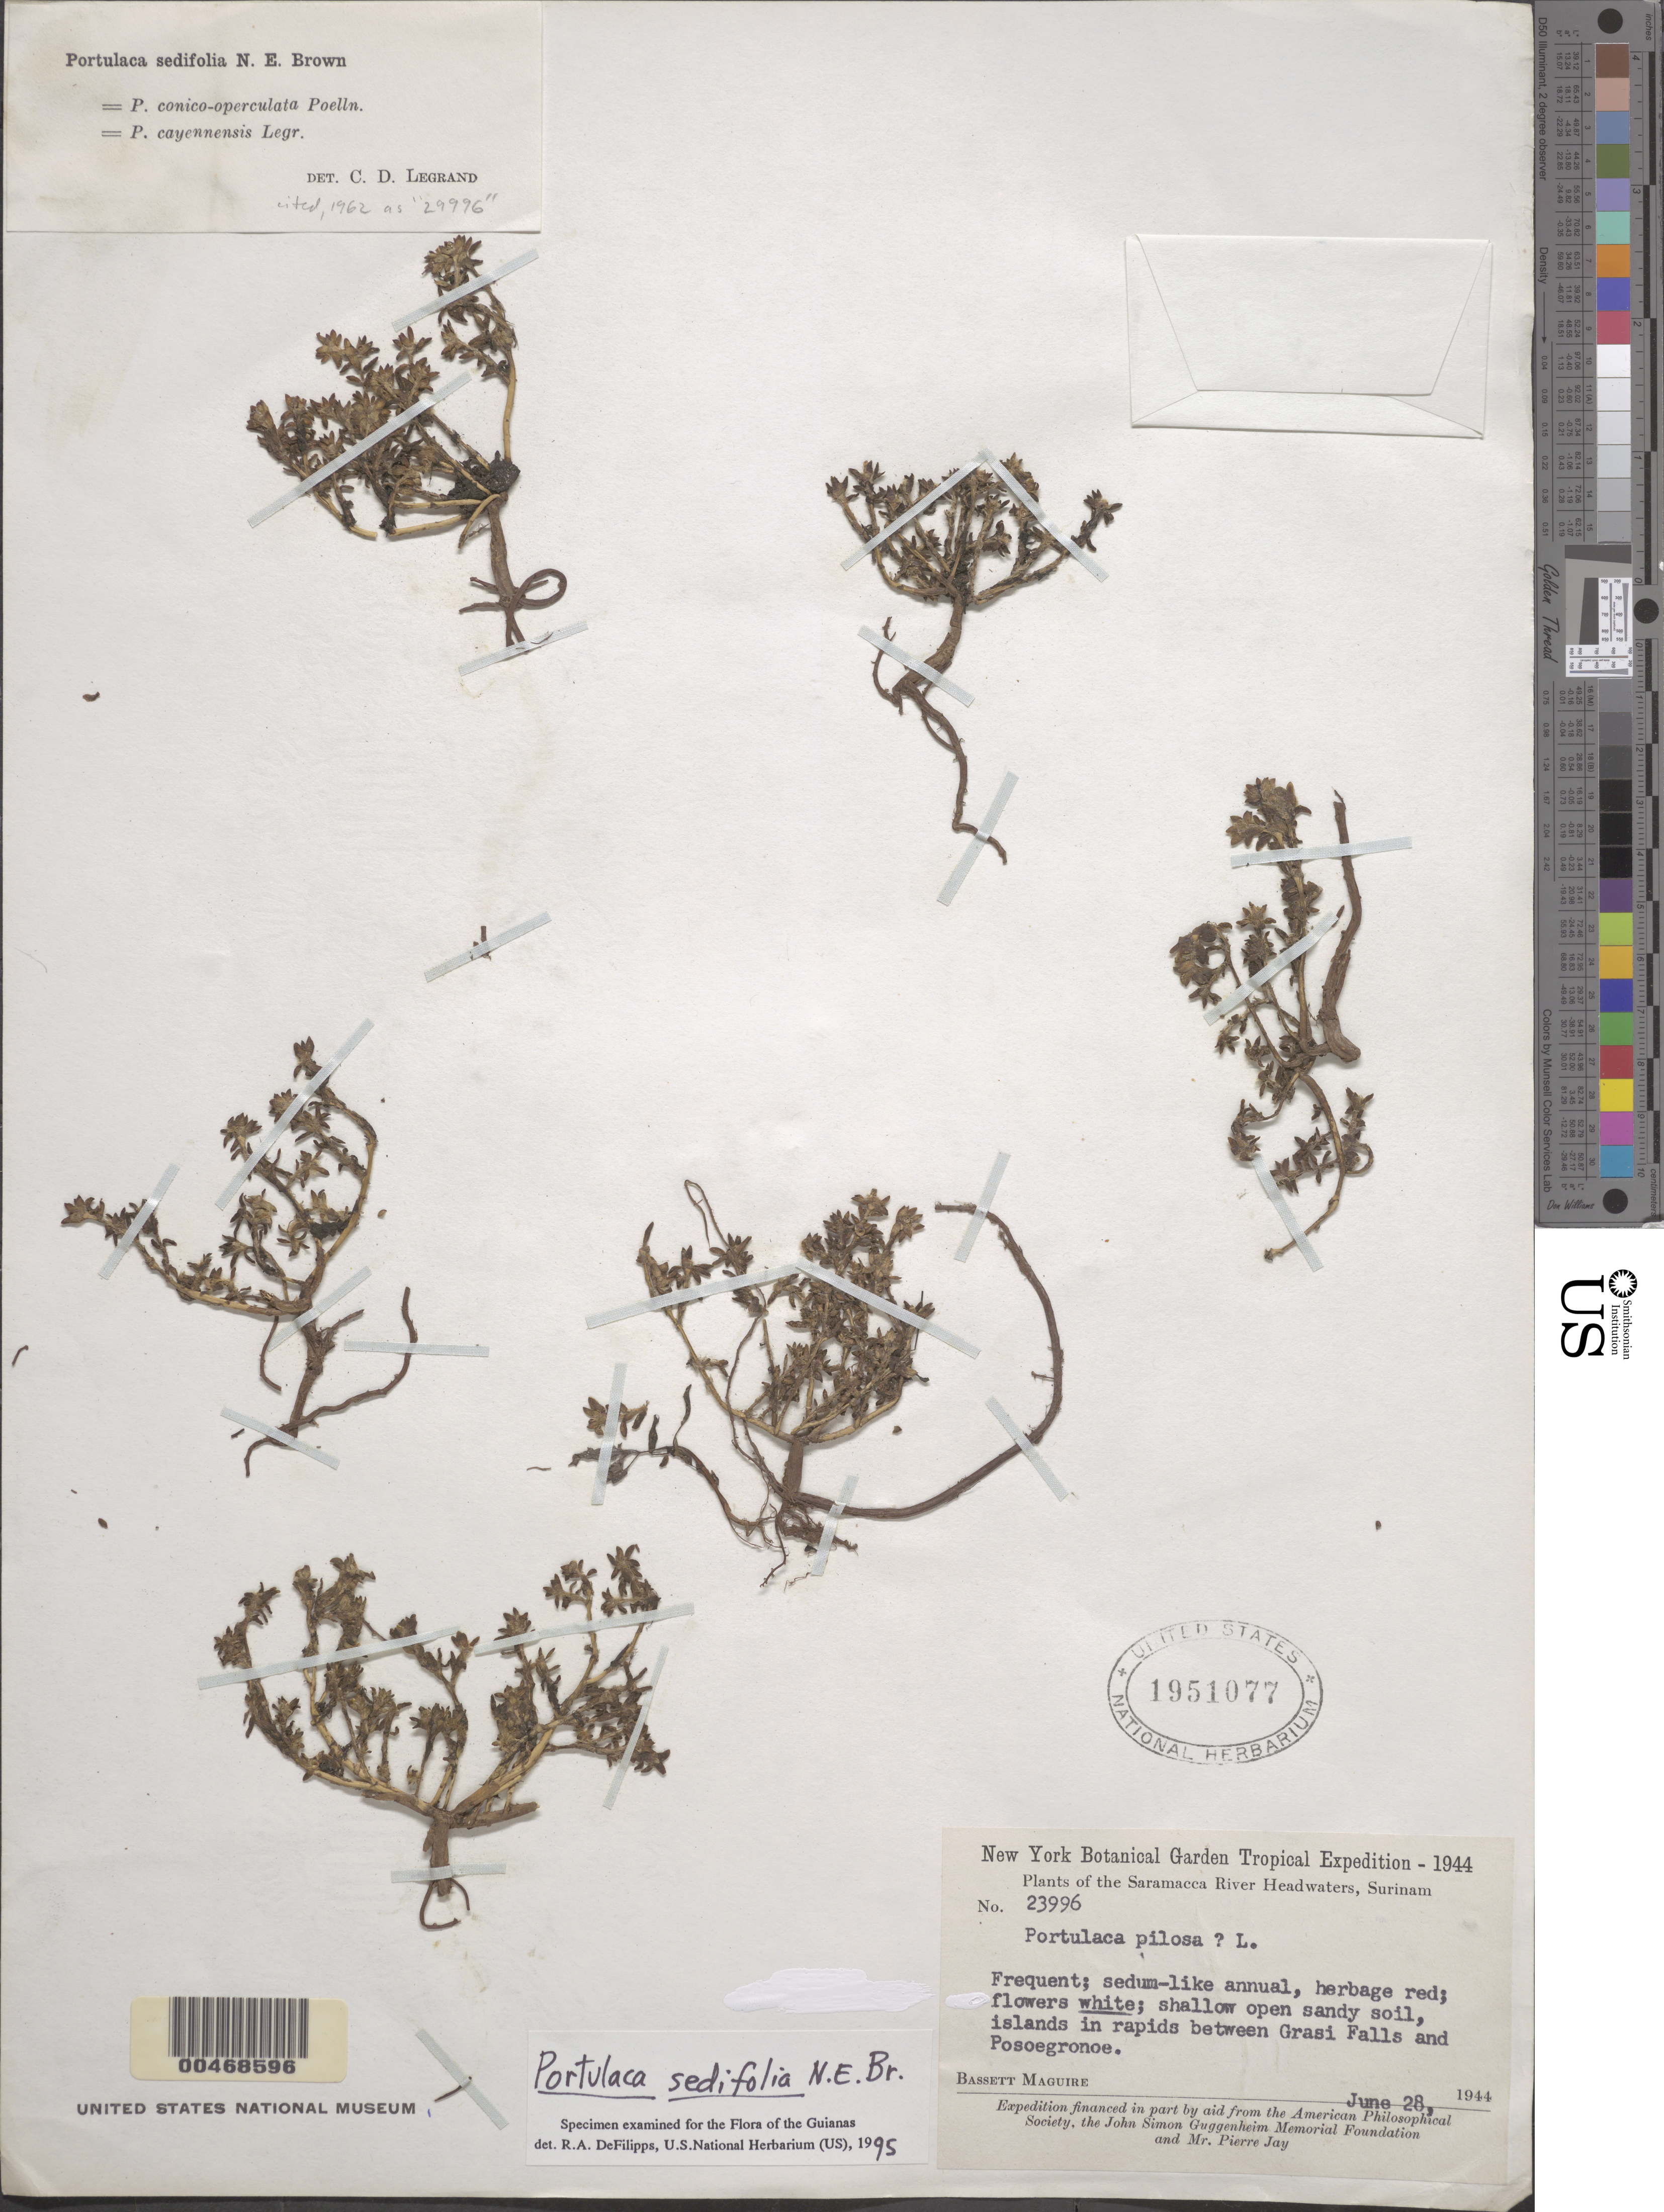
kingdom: Plantae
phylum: Tracheophyta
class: Magnoliopsida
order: Caryophyllales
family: Portulacaceae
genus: Portulaca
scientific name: Portulaca sedifolia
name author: N.E. Br.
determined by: DeFilipps, R. A.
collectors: B. Maguire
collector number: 23996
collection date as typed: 28 Jun 1944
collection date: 1944-06-28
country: Suriname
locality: Saramacca River headwaters; islands in rapids between Grassi Falls and Posoegronoe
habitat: Islands in rapids; shallow, open sandy soil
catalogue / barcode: US 1951077